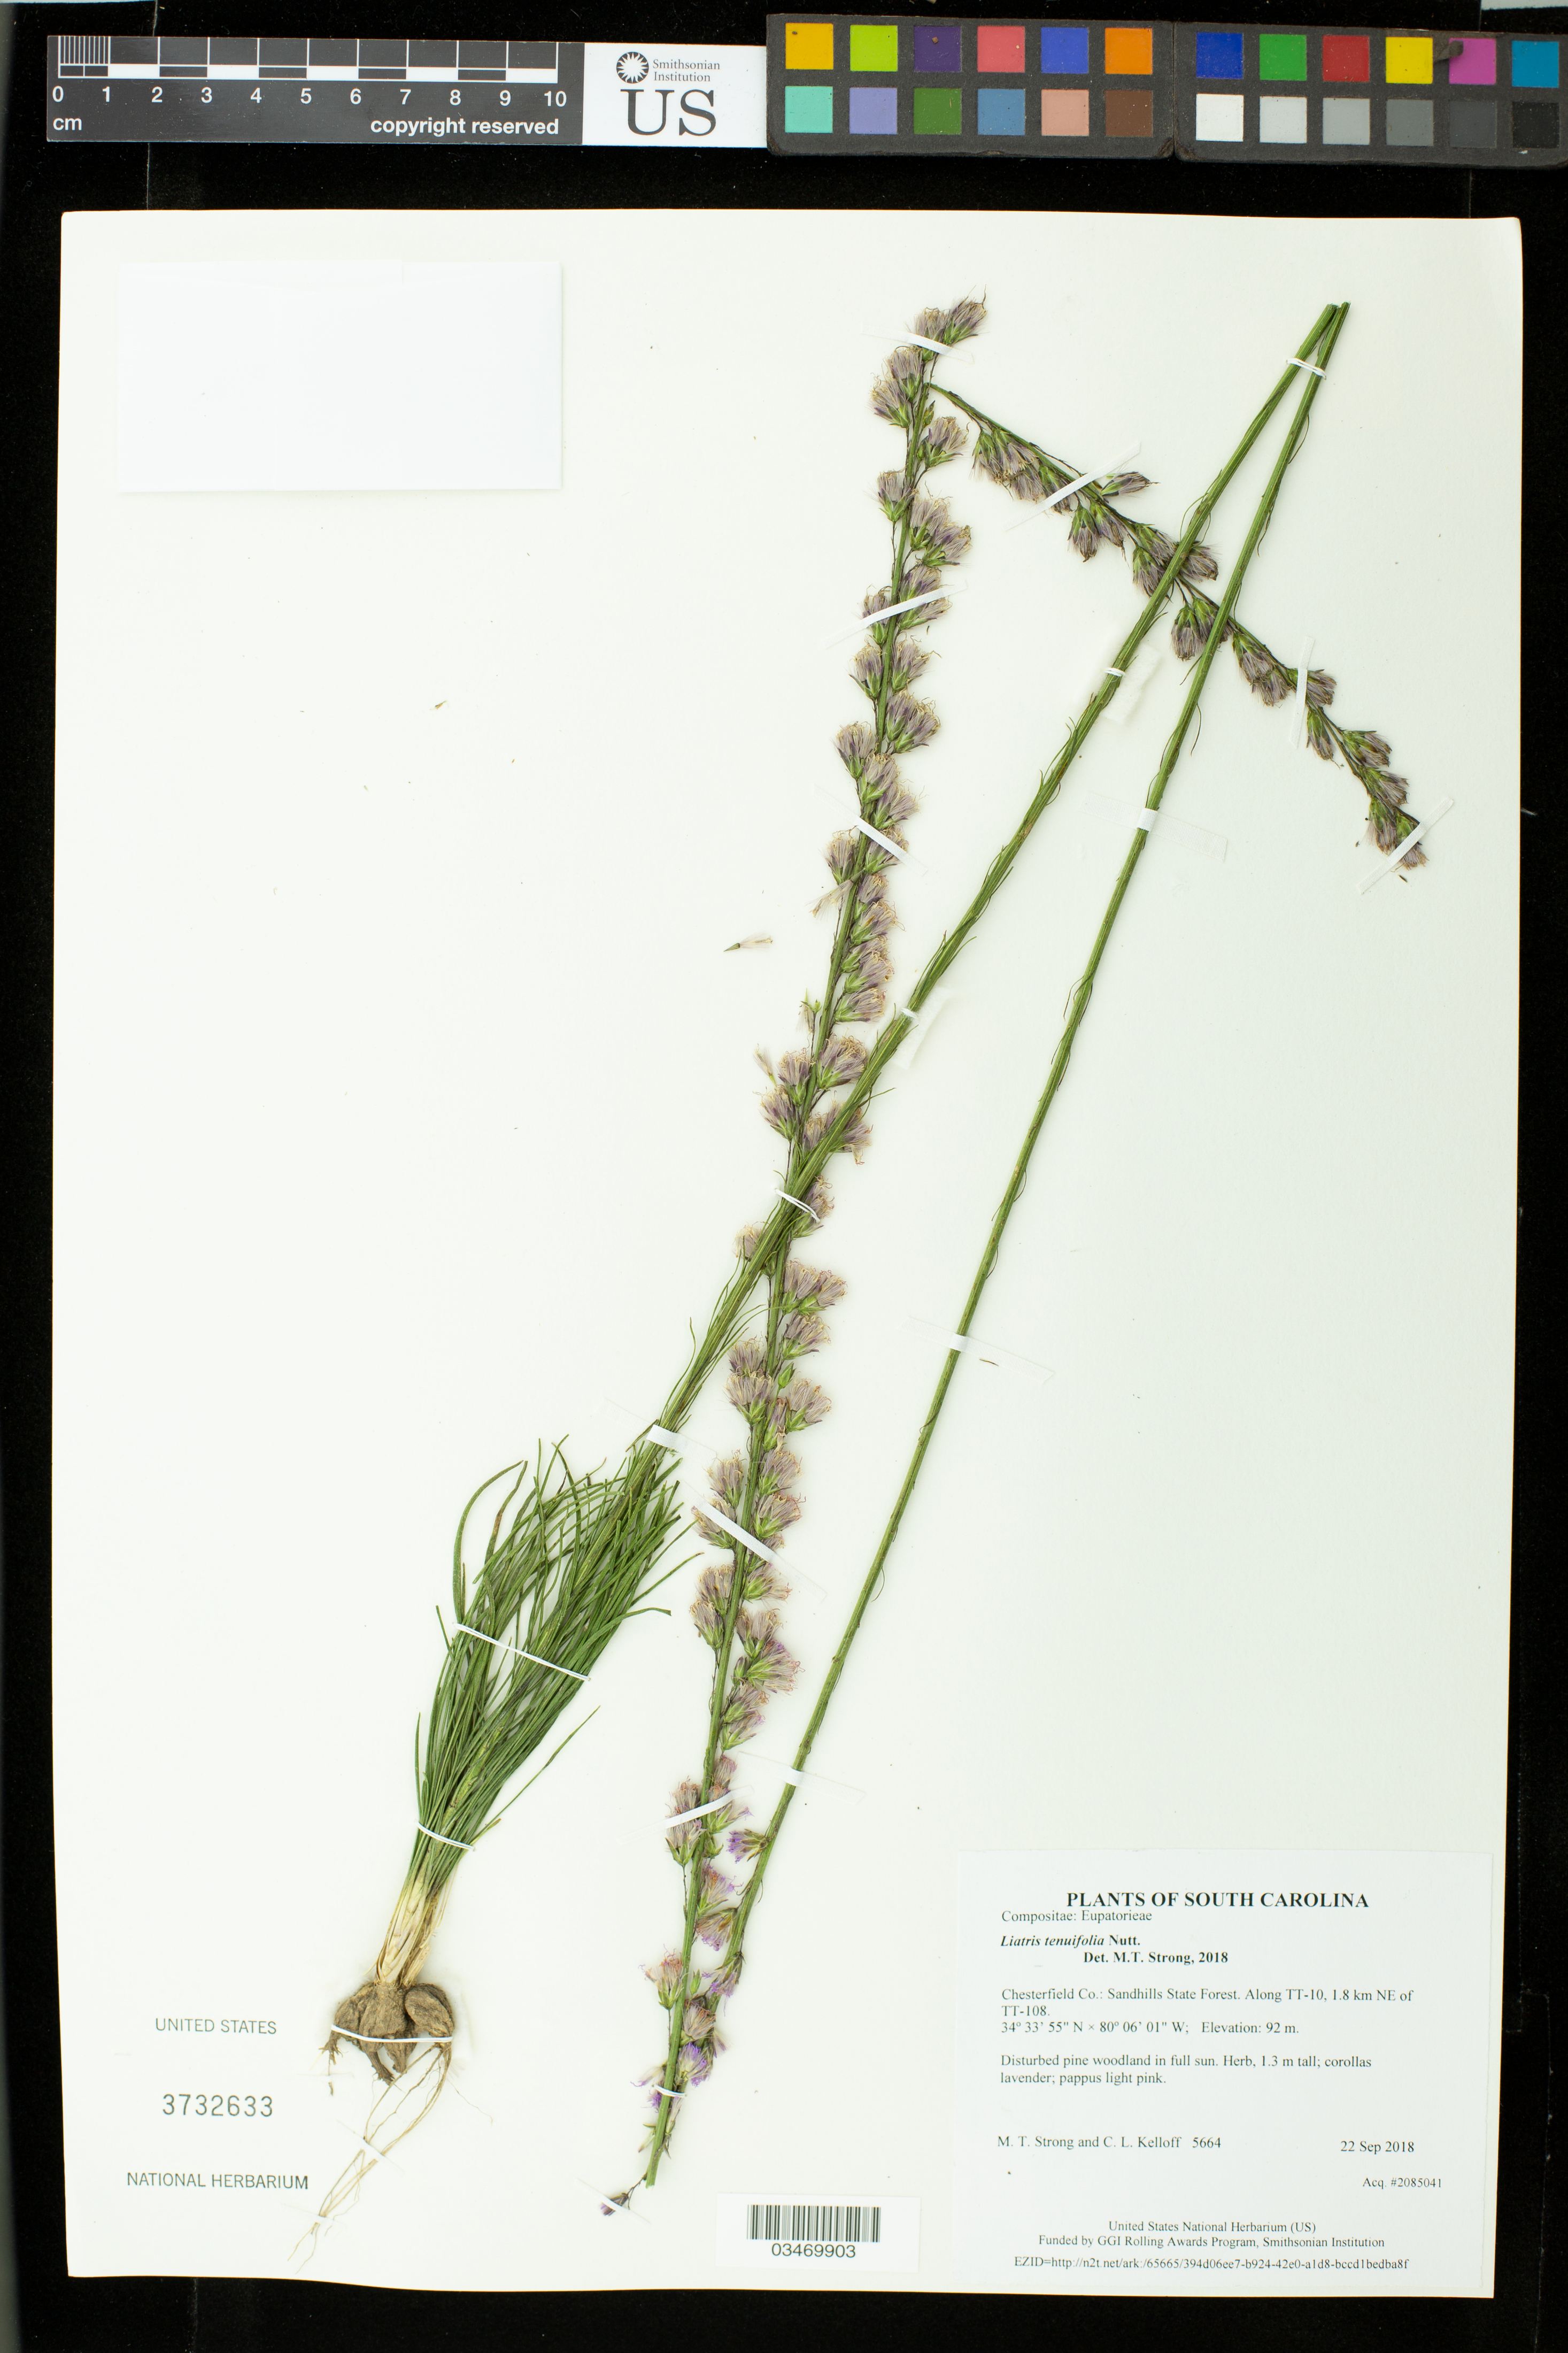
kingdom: Plantae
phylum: Tracheophyta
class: Magnoliopsida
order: Asterales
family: Asteraceae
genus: Liatris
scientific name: Liatris tenuifolia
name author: Nutt.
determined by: Strong, M. T., (US), Smithsonian Institution - National Museum of Natural History (UNITED STATES)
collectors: M. T. Strong & C. L. Kelloff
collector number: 5664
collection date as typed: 22 Sep 2018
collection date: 2018-09-22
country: United States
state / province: South Carolina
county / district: Chesterfield Co.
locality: Sandhills State Forest. Edge of pine plantation along TT-10, 1.8 km NE of TT-108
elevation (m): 92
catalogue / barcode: US 3732633